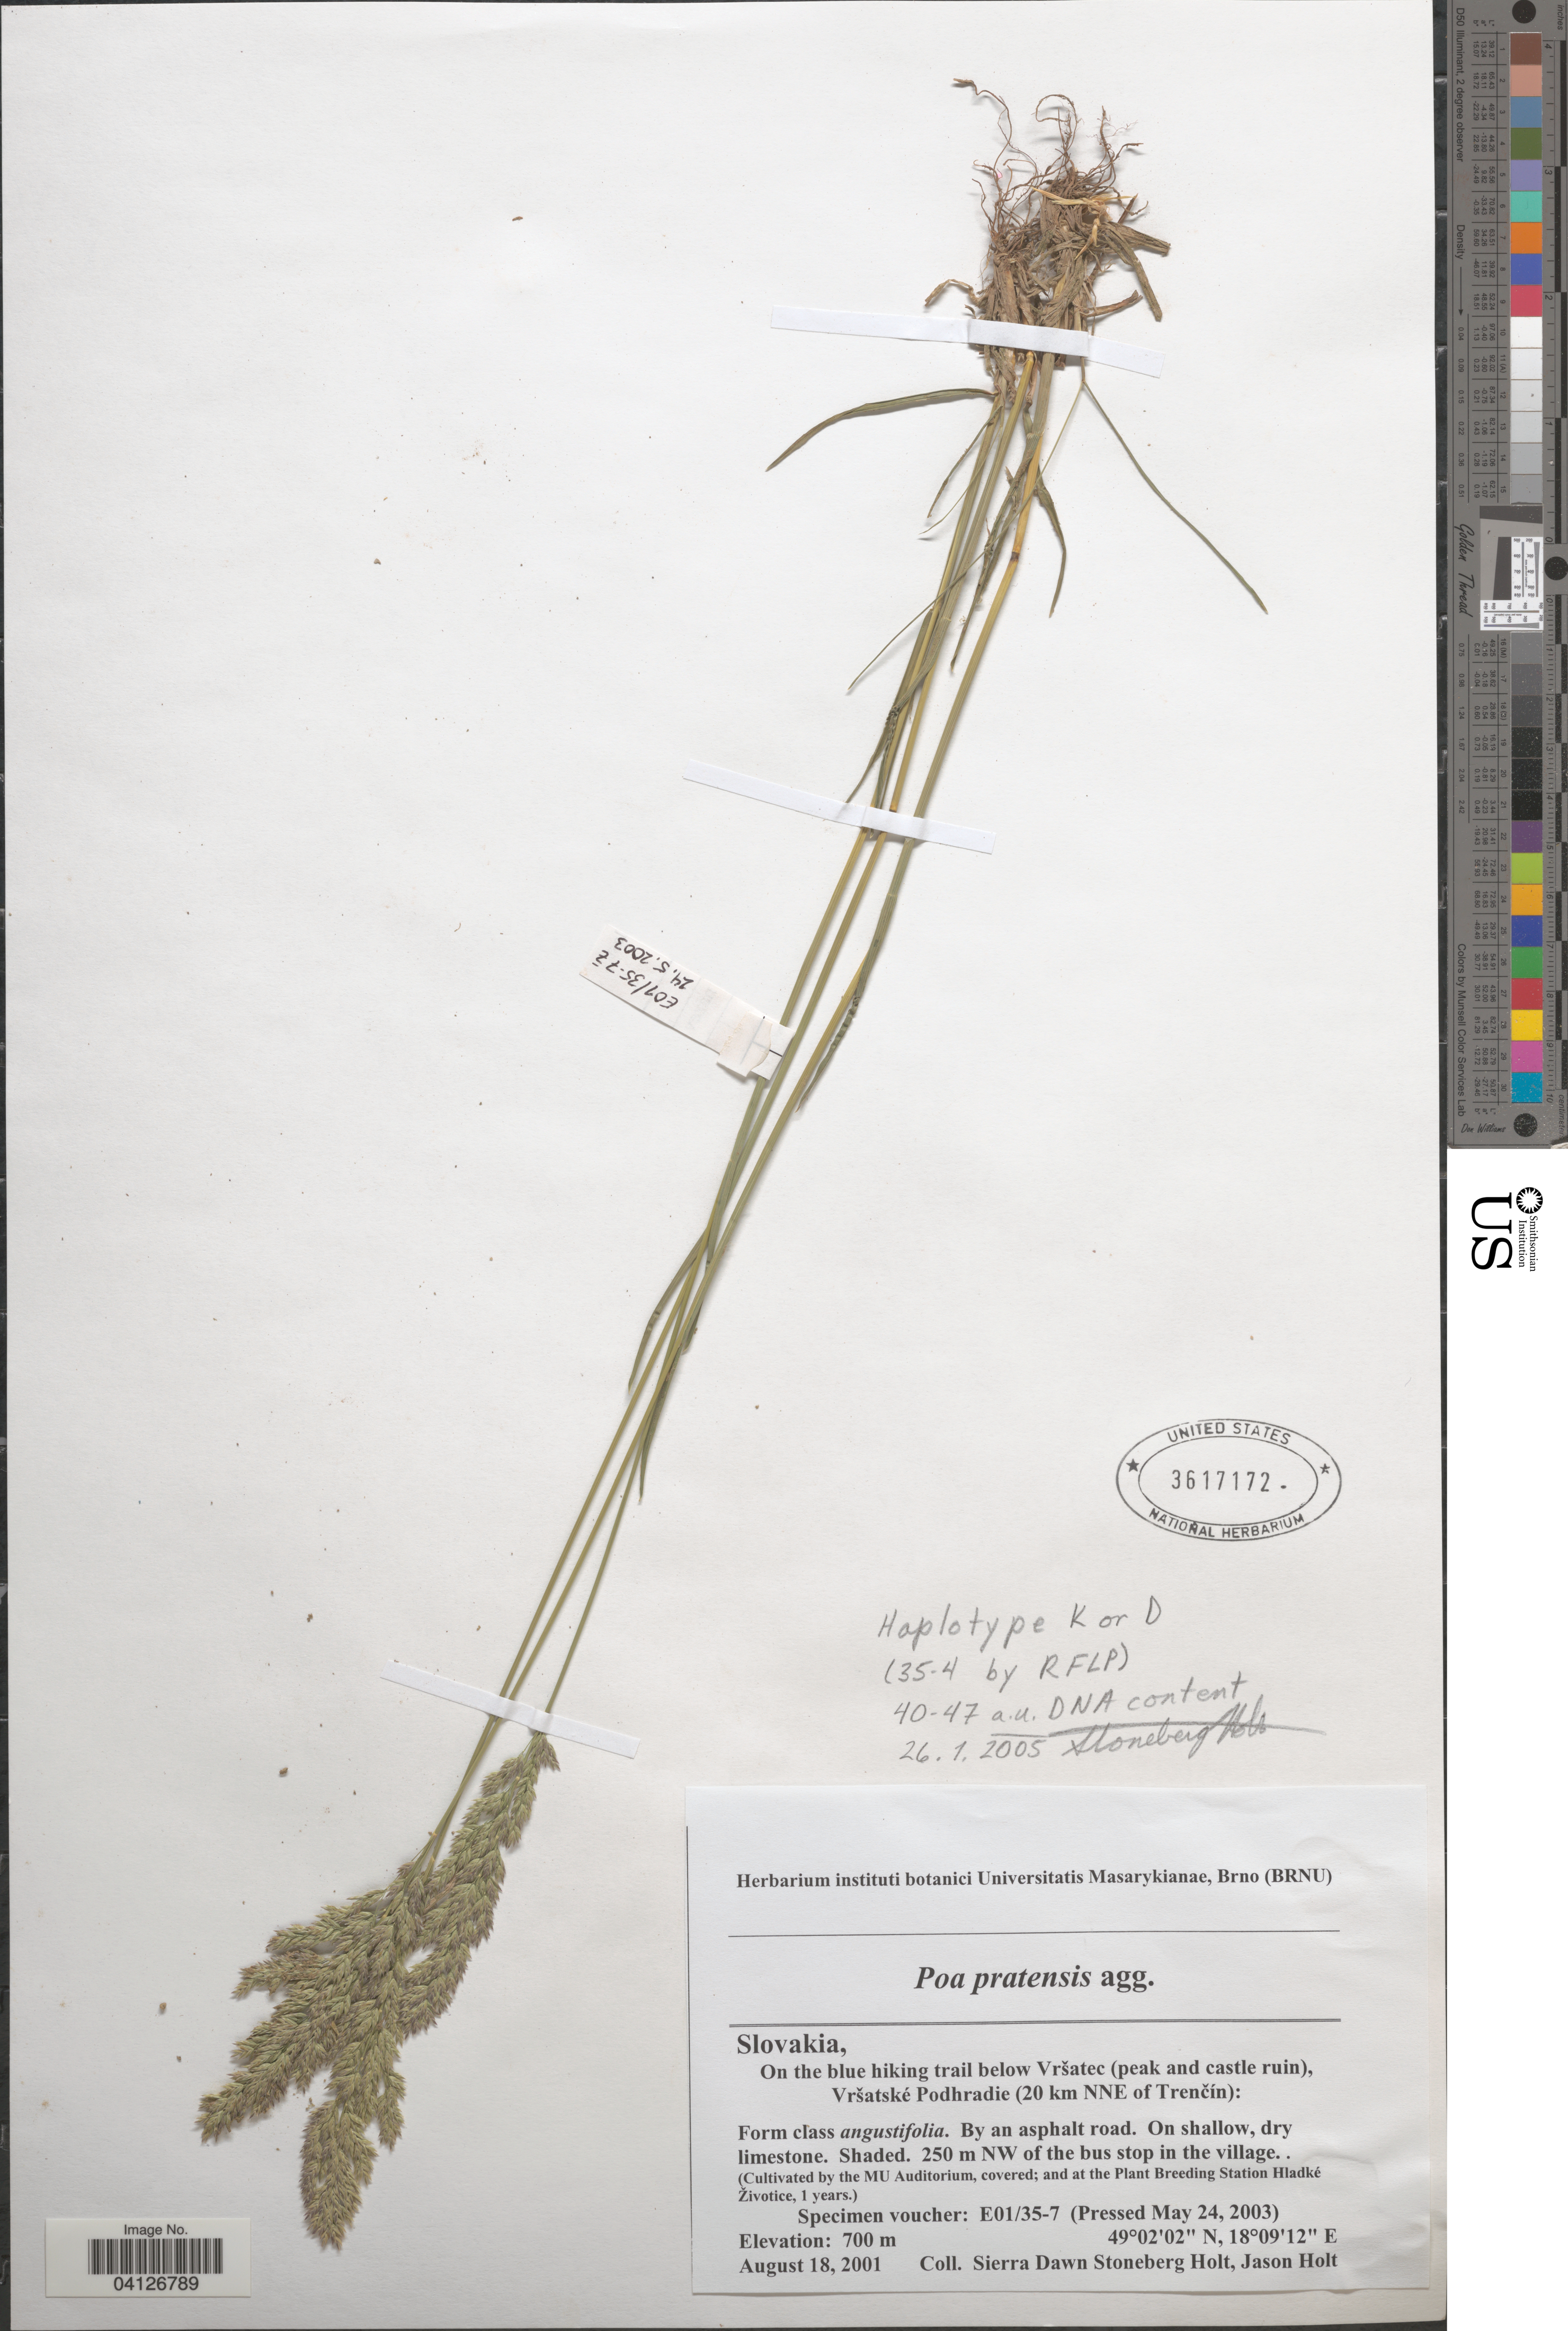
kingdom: Plantae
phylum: Tracheophyta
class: Liliopsida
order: Poales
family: Poaceae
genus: Poa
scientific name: Poa pratensis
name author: L.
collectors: Ex herb. instituti botanici Universitatis Masarykianae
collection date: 2003-05-24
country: Czechia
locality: (Cultivated by the MU Auditorium, covered; and at the Plant Breeding Station Hladké Životice, 1 years.).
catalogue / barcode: US 3617172